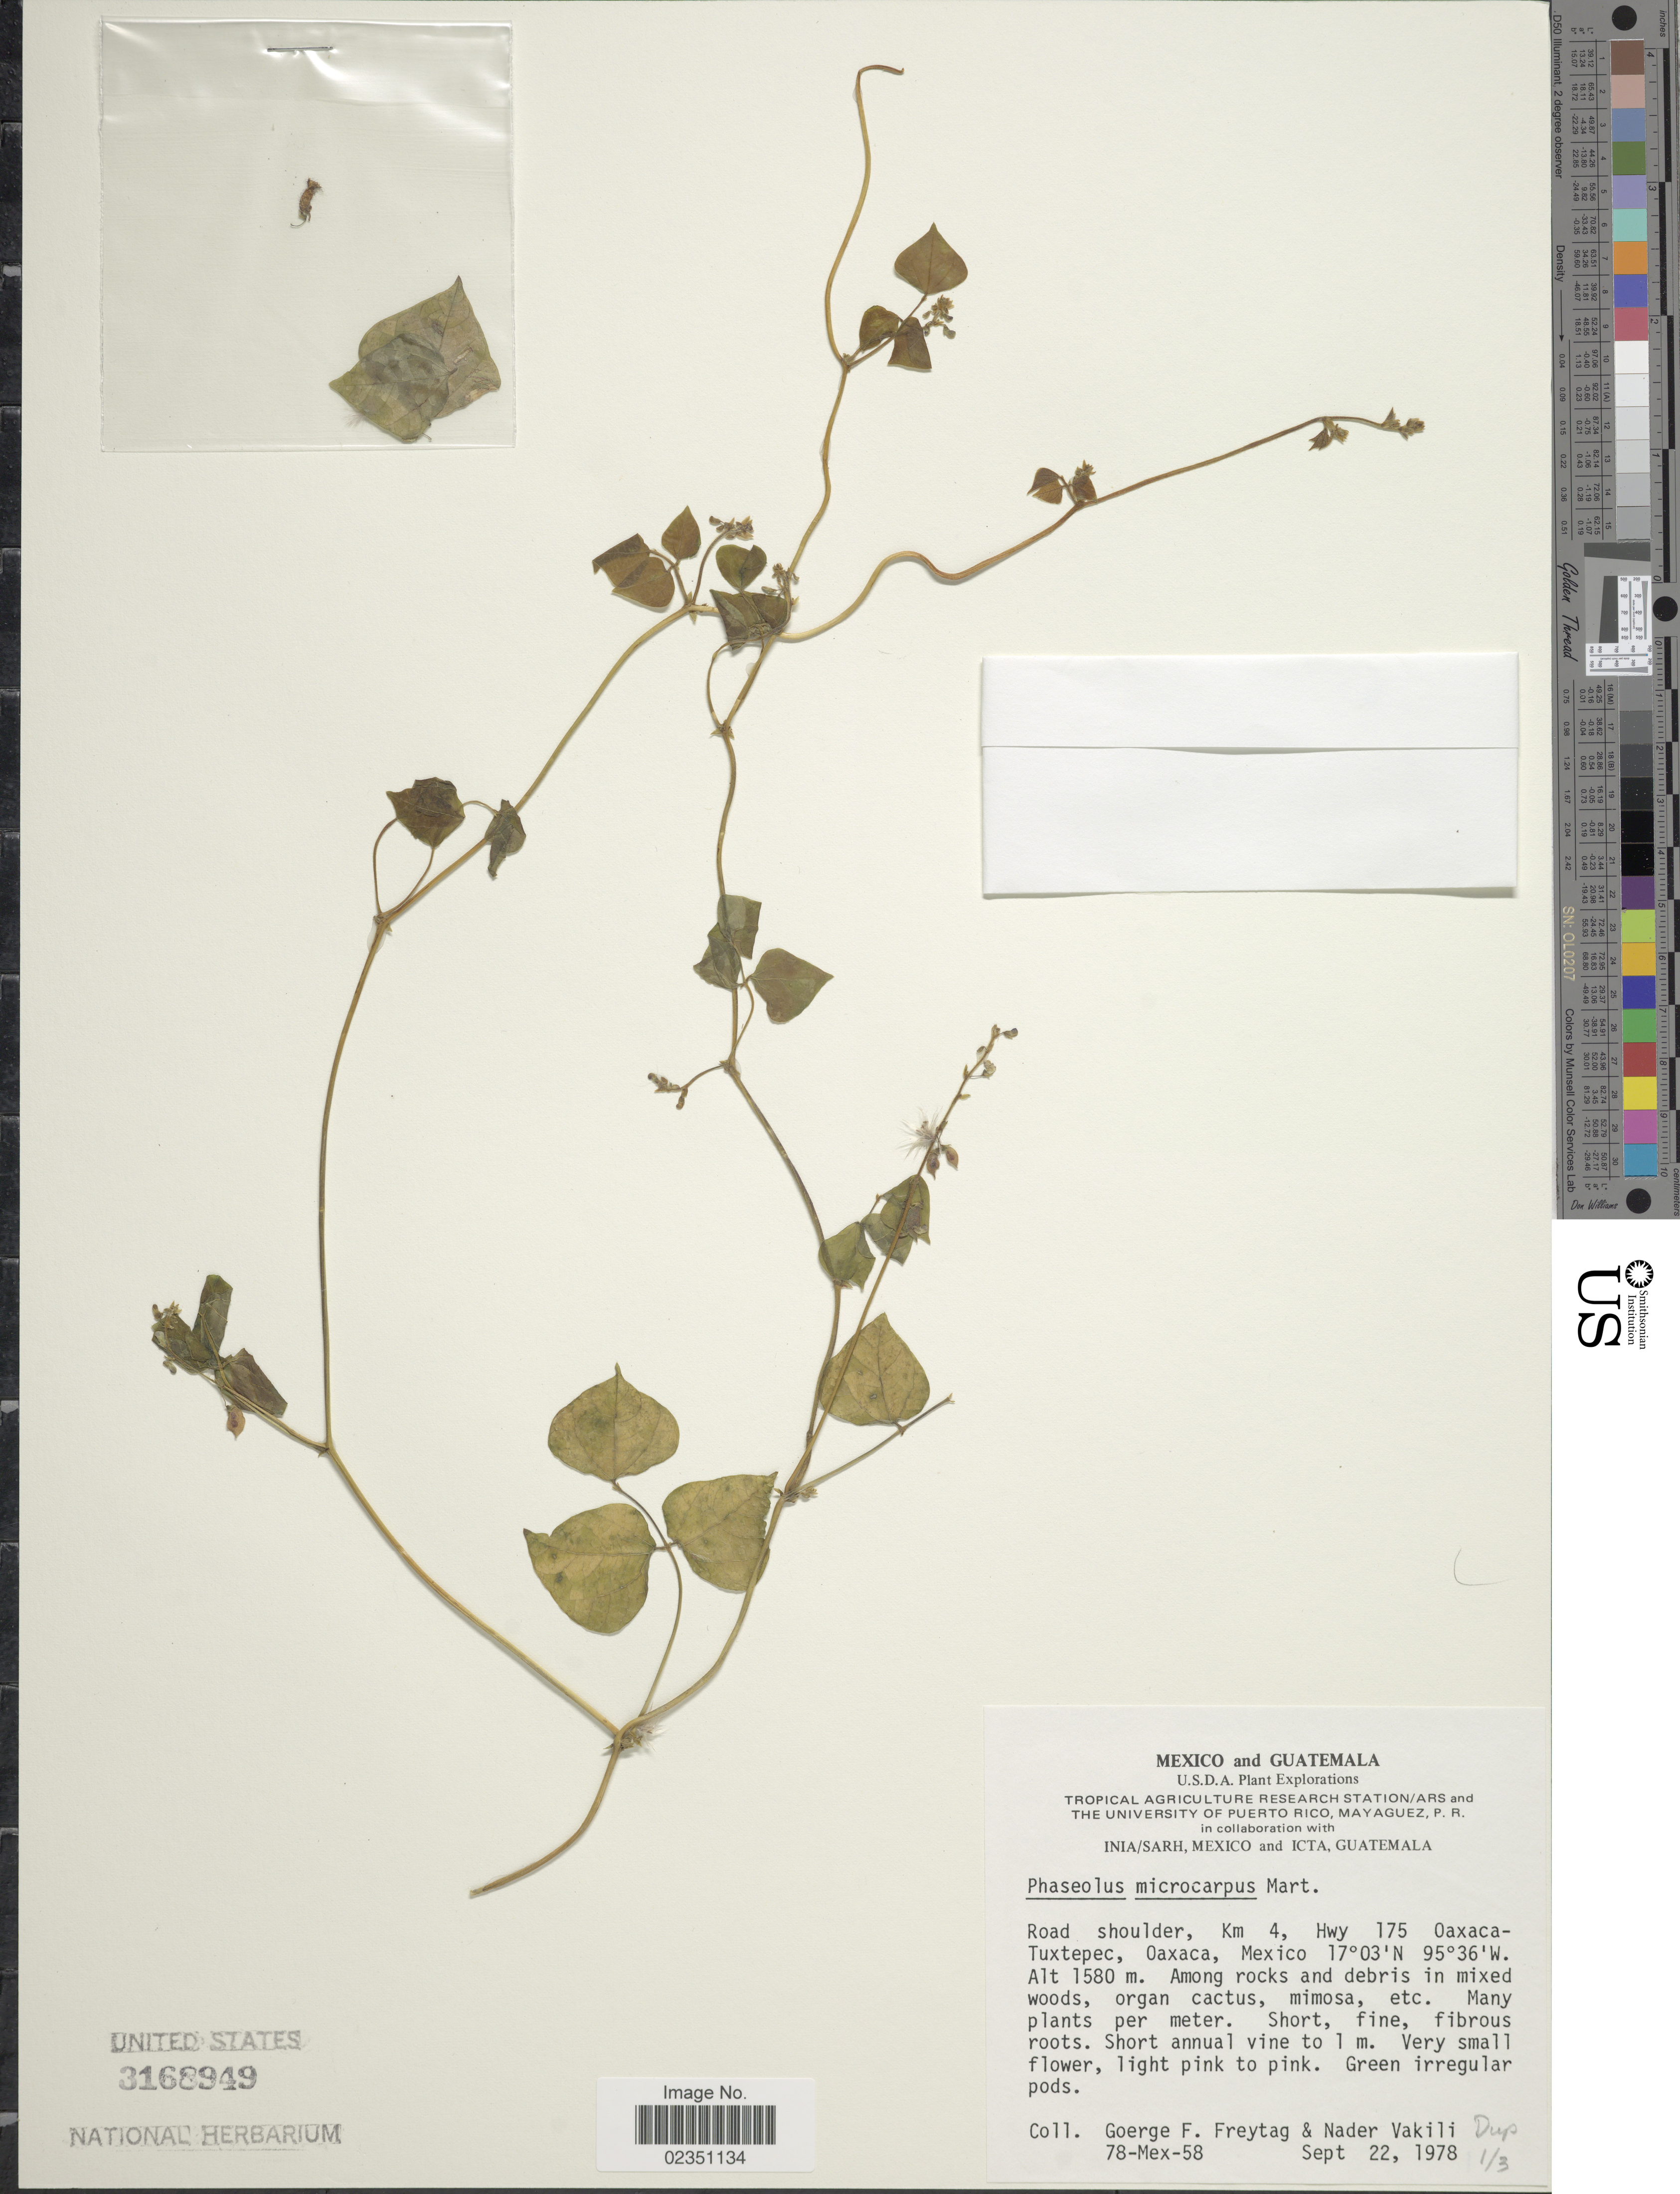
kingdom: Plantae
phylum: Tracheophyta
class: Magnoliopsida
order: Fabales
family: Fabaceae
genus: Phaseolus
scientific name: Phaseolus microcarpus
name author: Mart.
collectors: G. F. Freytag & N. Vakili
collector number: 78-Mex-58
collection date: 1978-09-22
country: Mexico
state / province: Oaxaca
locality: Road shoulder, Km 4, Hwy 175 Oaxaca-Tuxtepec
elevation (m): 1580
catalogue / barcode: US 3168949